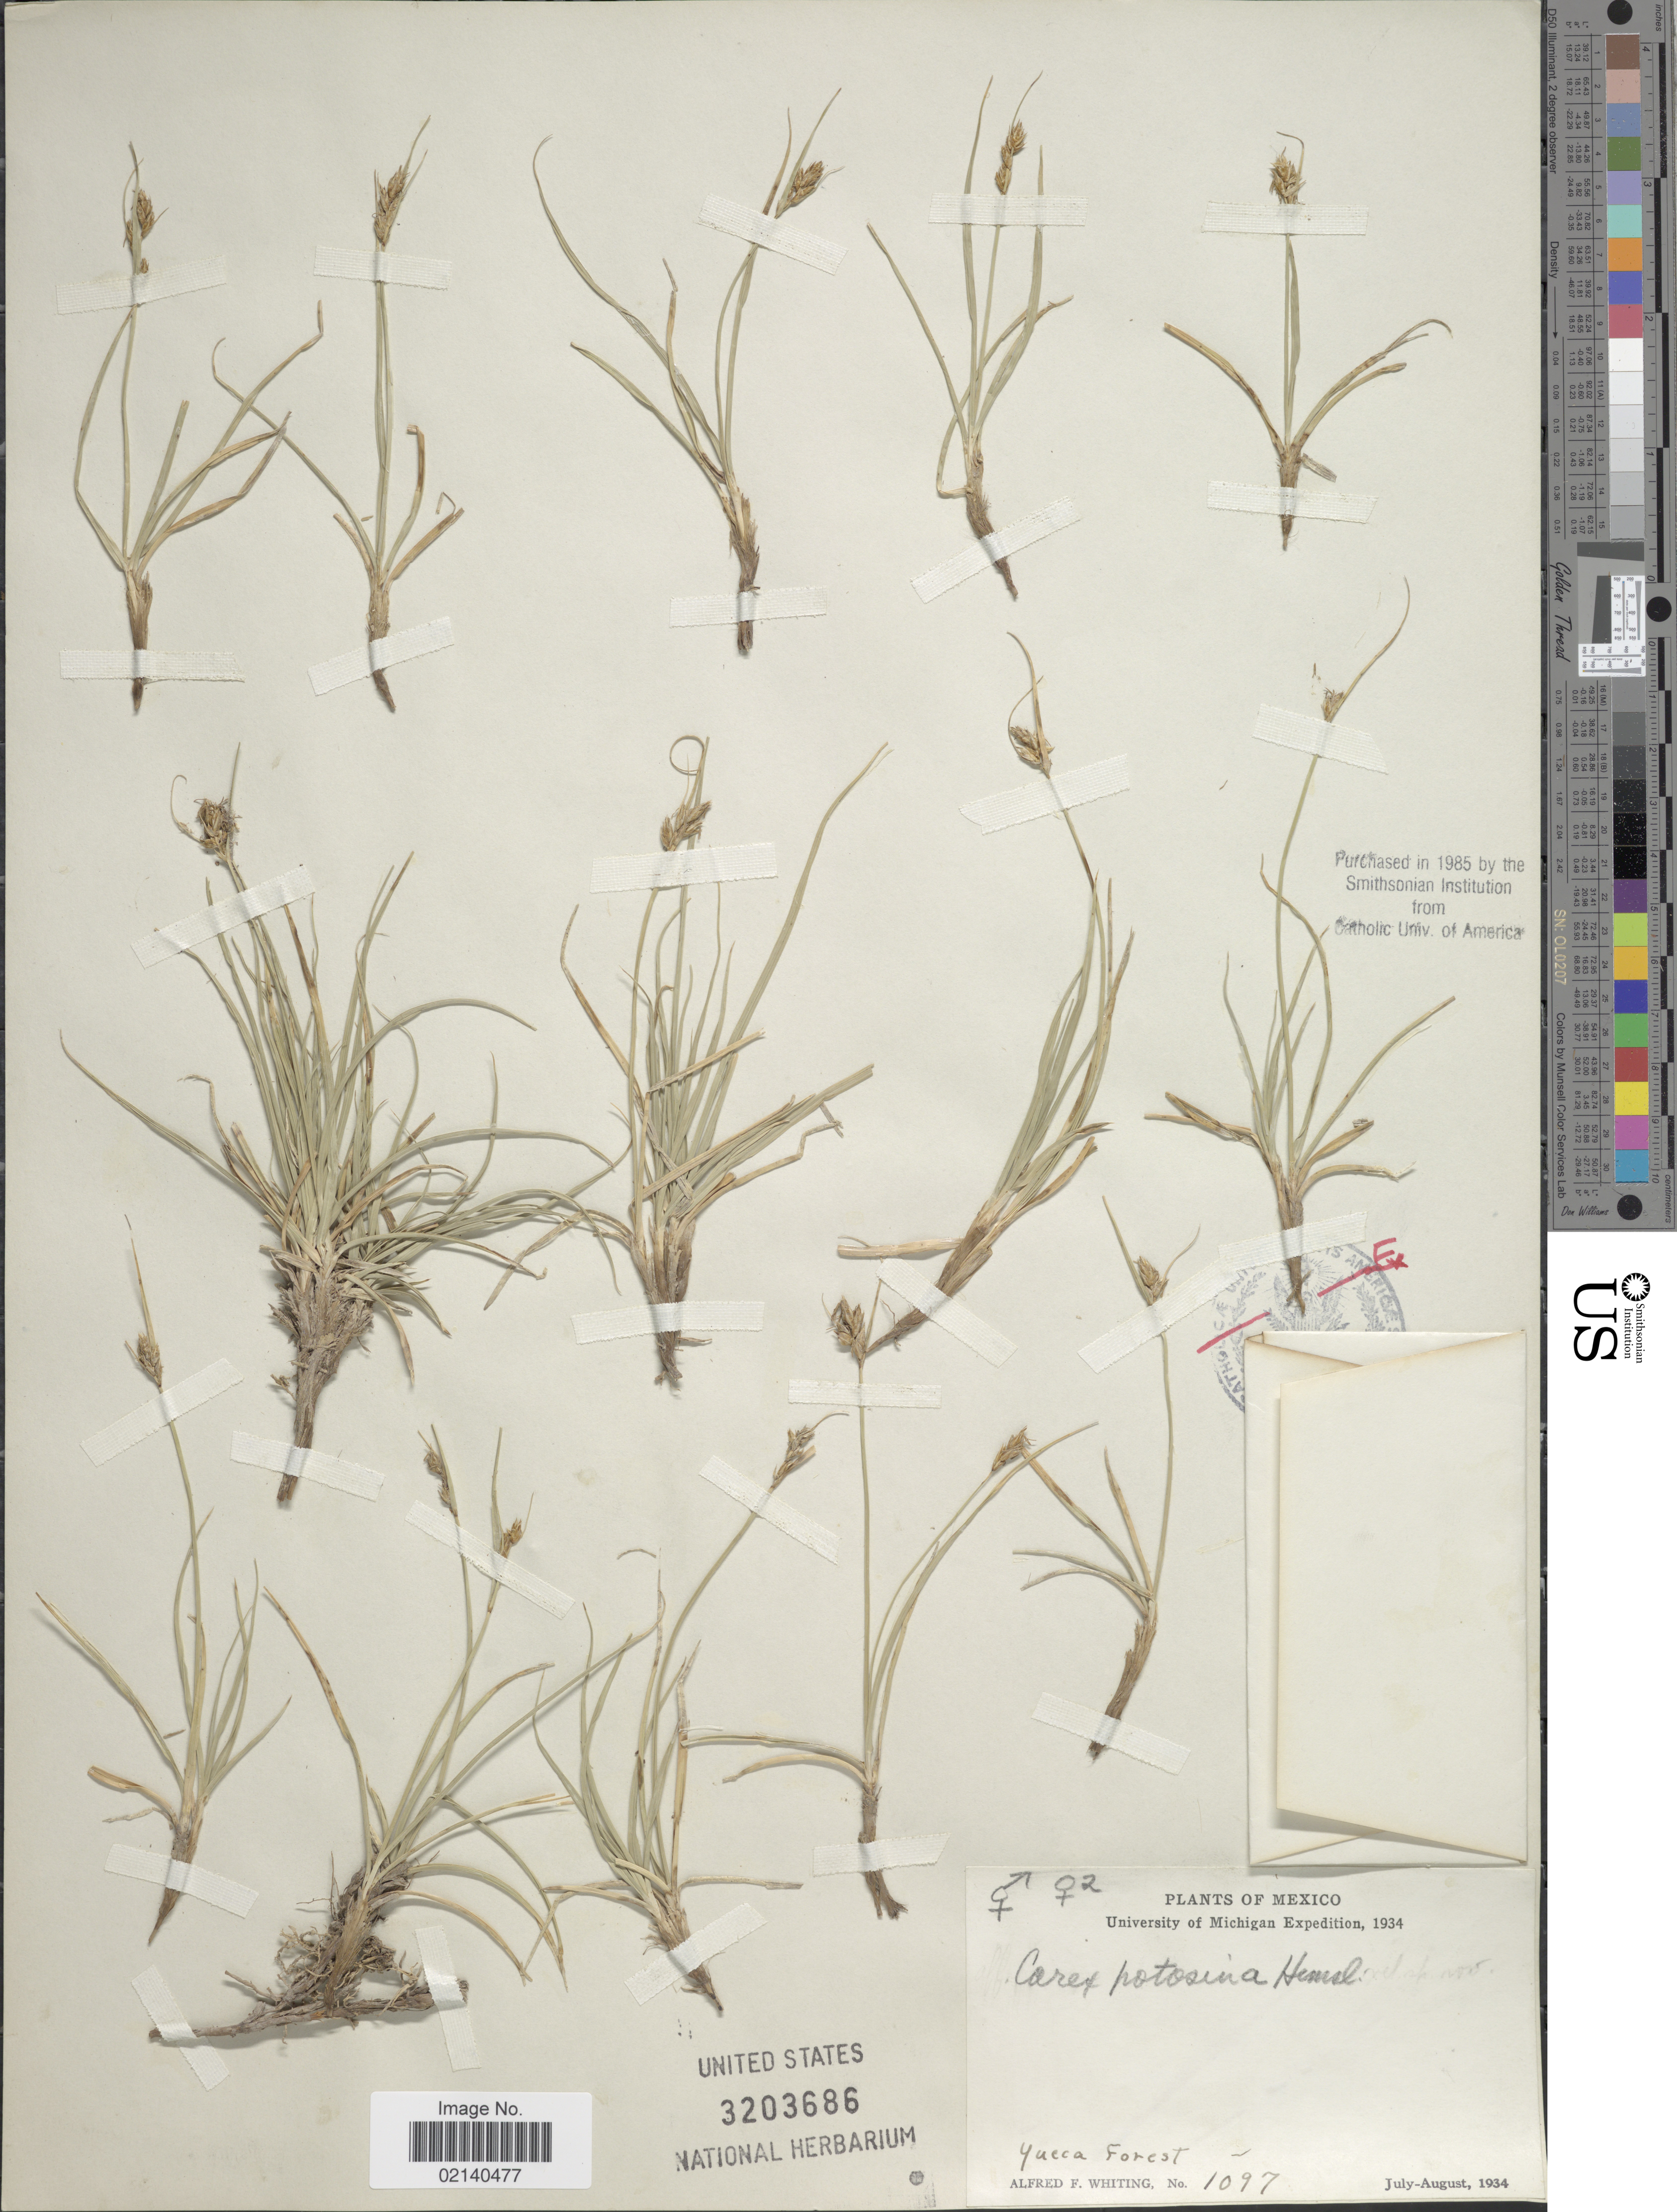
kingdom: Plantae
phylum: Tracheophyta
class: Liliopsida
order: Poales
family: Cyperaceae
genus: Carex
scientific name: Carex potosina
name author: Hemsl.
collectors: A. F. Whiting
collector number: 1097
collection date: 1934-07/1934-08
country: Mexico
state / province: San Luis Potosí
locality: Yucca Forest.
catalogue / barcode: US 3203686